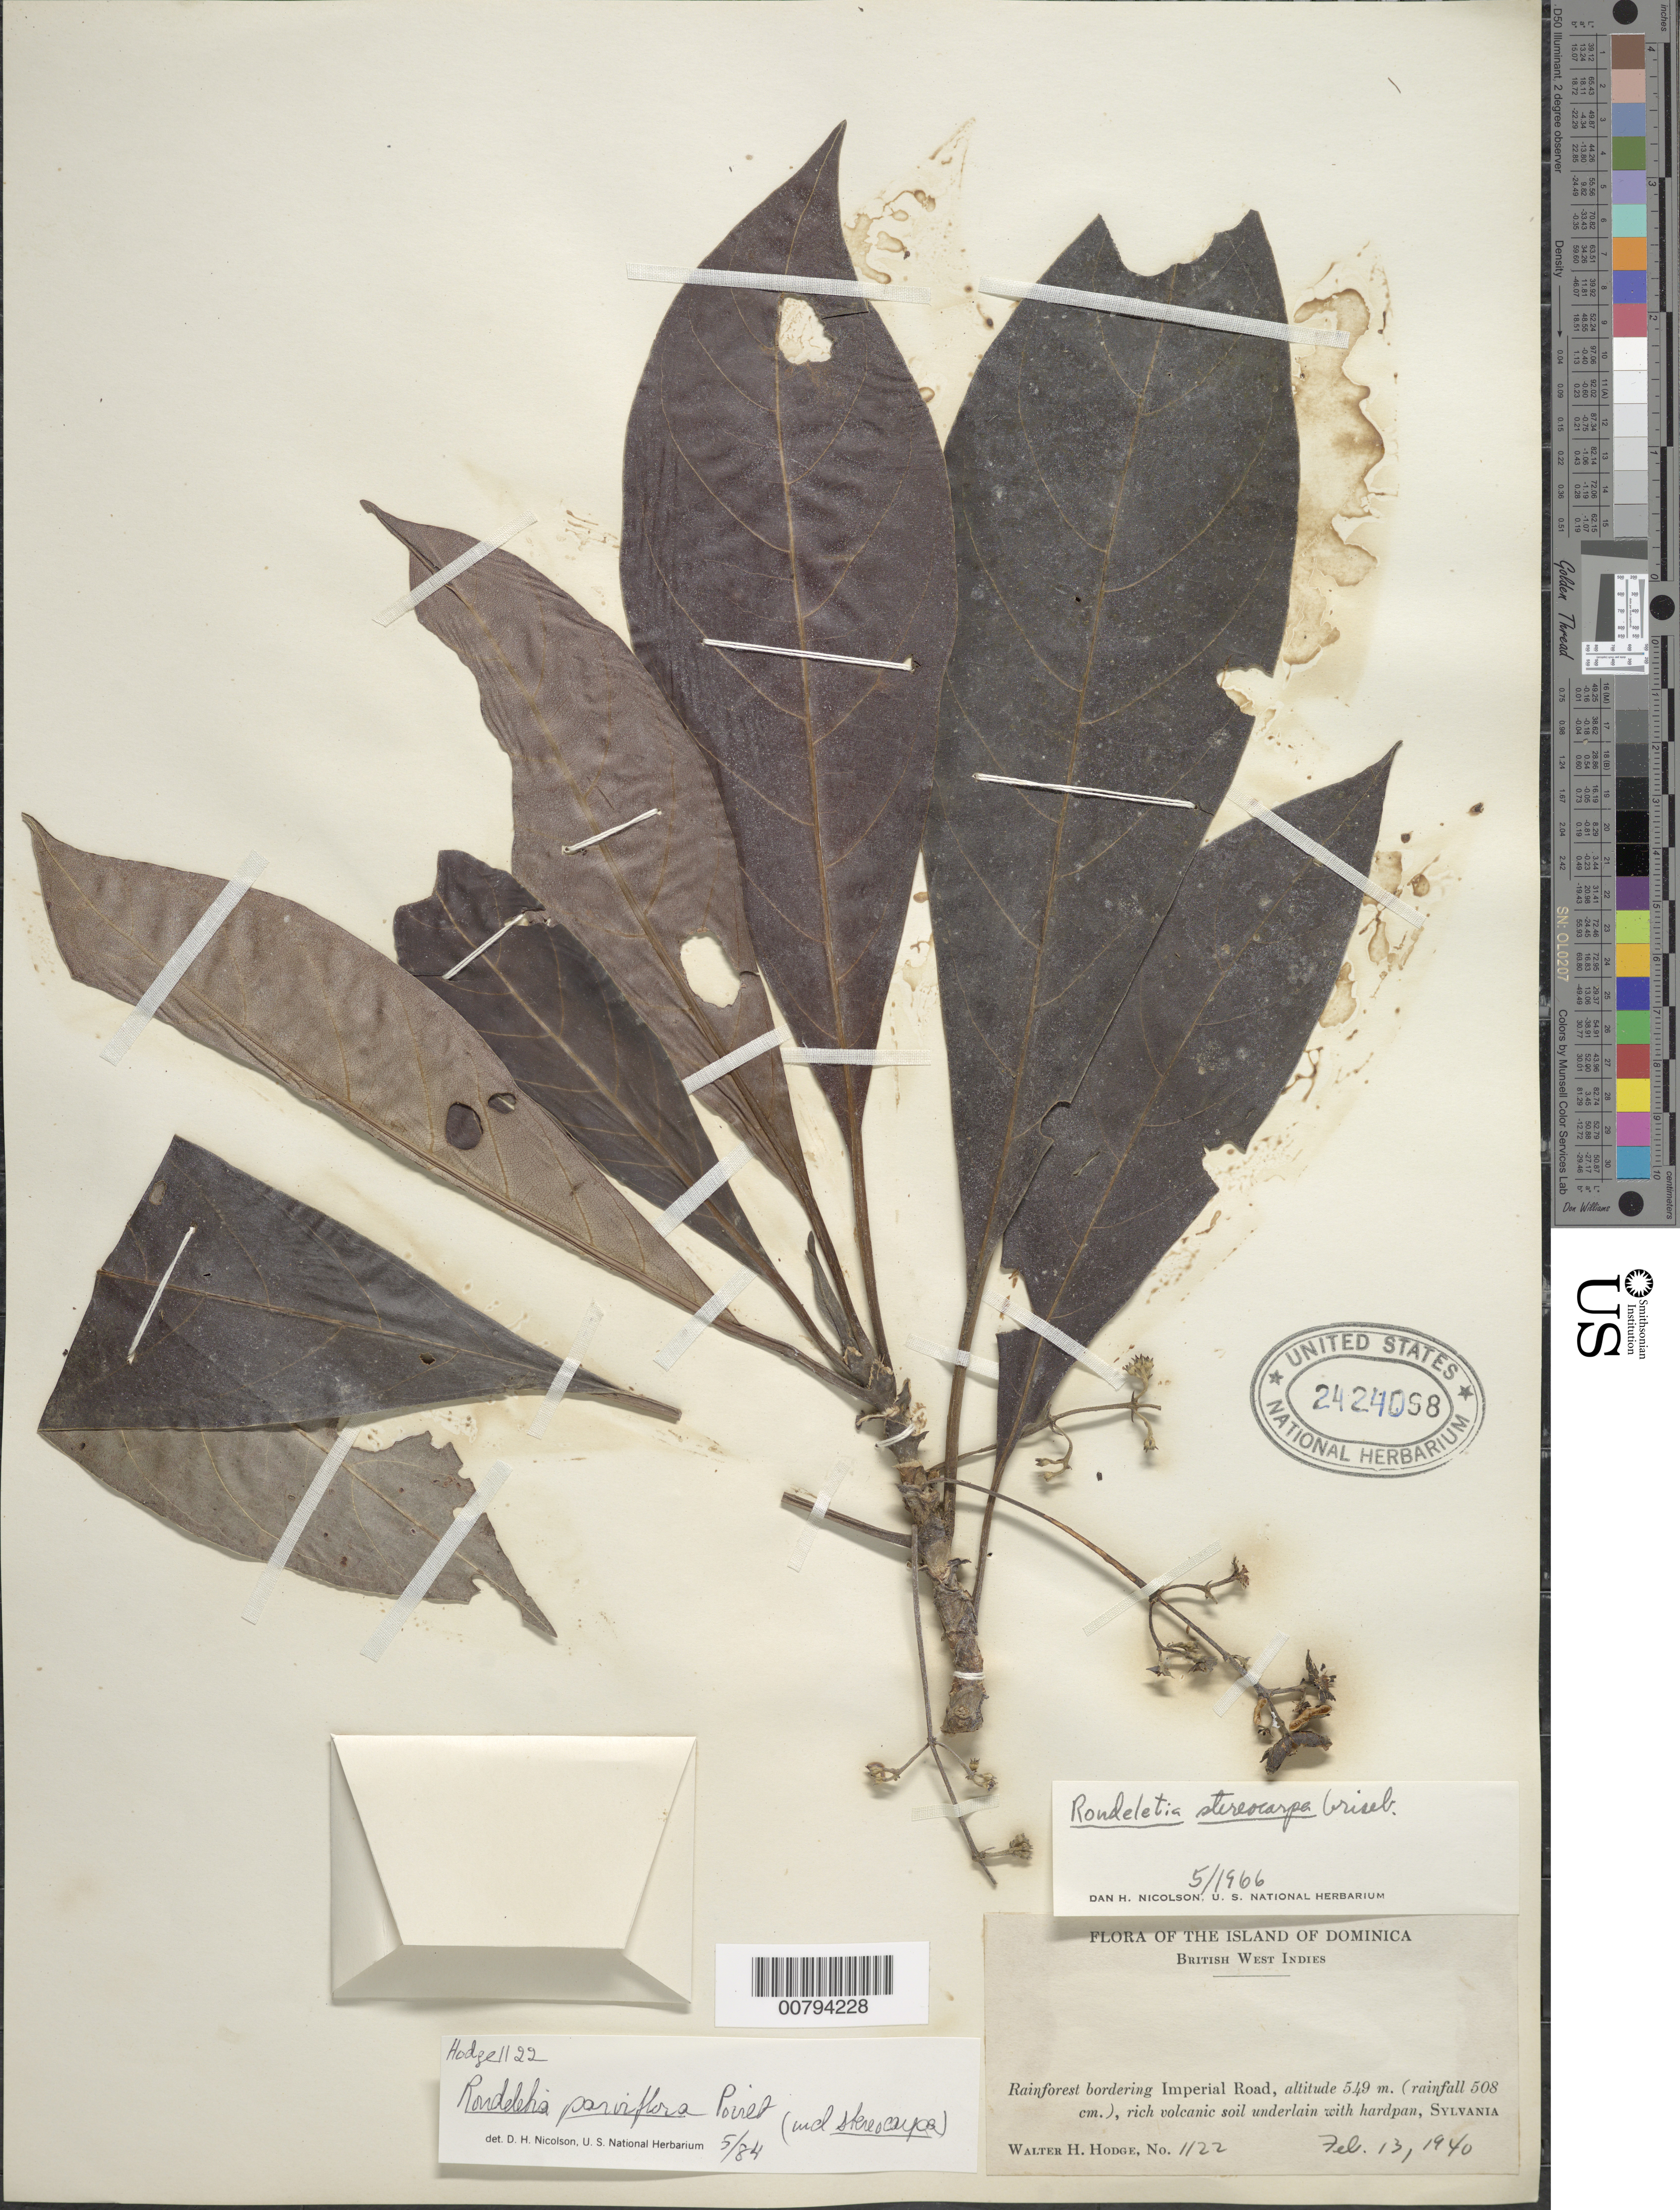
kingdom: Plantae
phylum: Tracheophyta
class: Magnoliopsida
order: Gentianales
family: Rubiaceae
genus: Rondeletia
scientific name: Rondeletia parviflora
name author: Poir.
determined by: Nicolson, Dan H.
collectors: W. Hodge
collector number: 1122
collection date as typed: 13 Feb 1940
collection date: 1940-02-13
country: Dominica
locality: Along Imperial Road, Sylvania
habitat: Rainforest bordering road (rainfall 508 cm). Rich volcanic soil underlain with hardpan.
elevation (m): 549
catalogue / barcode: US 2424098